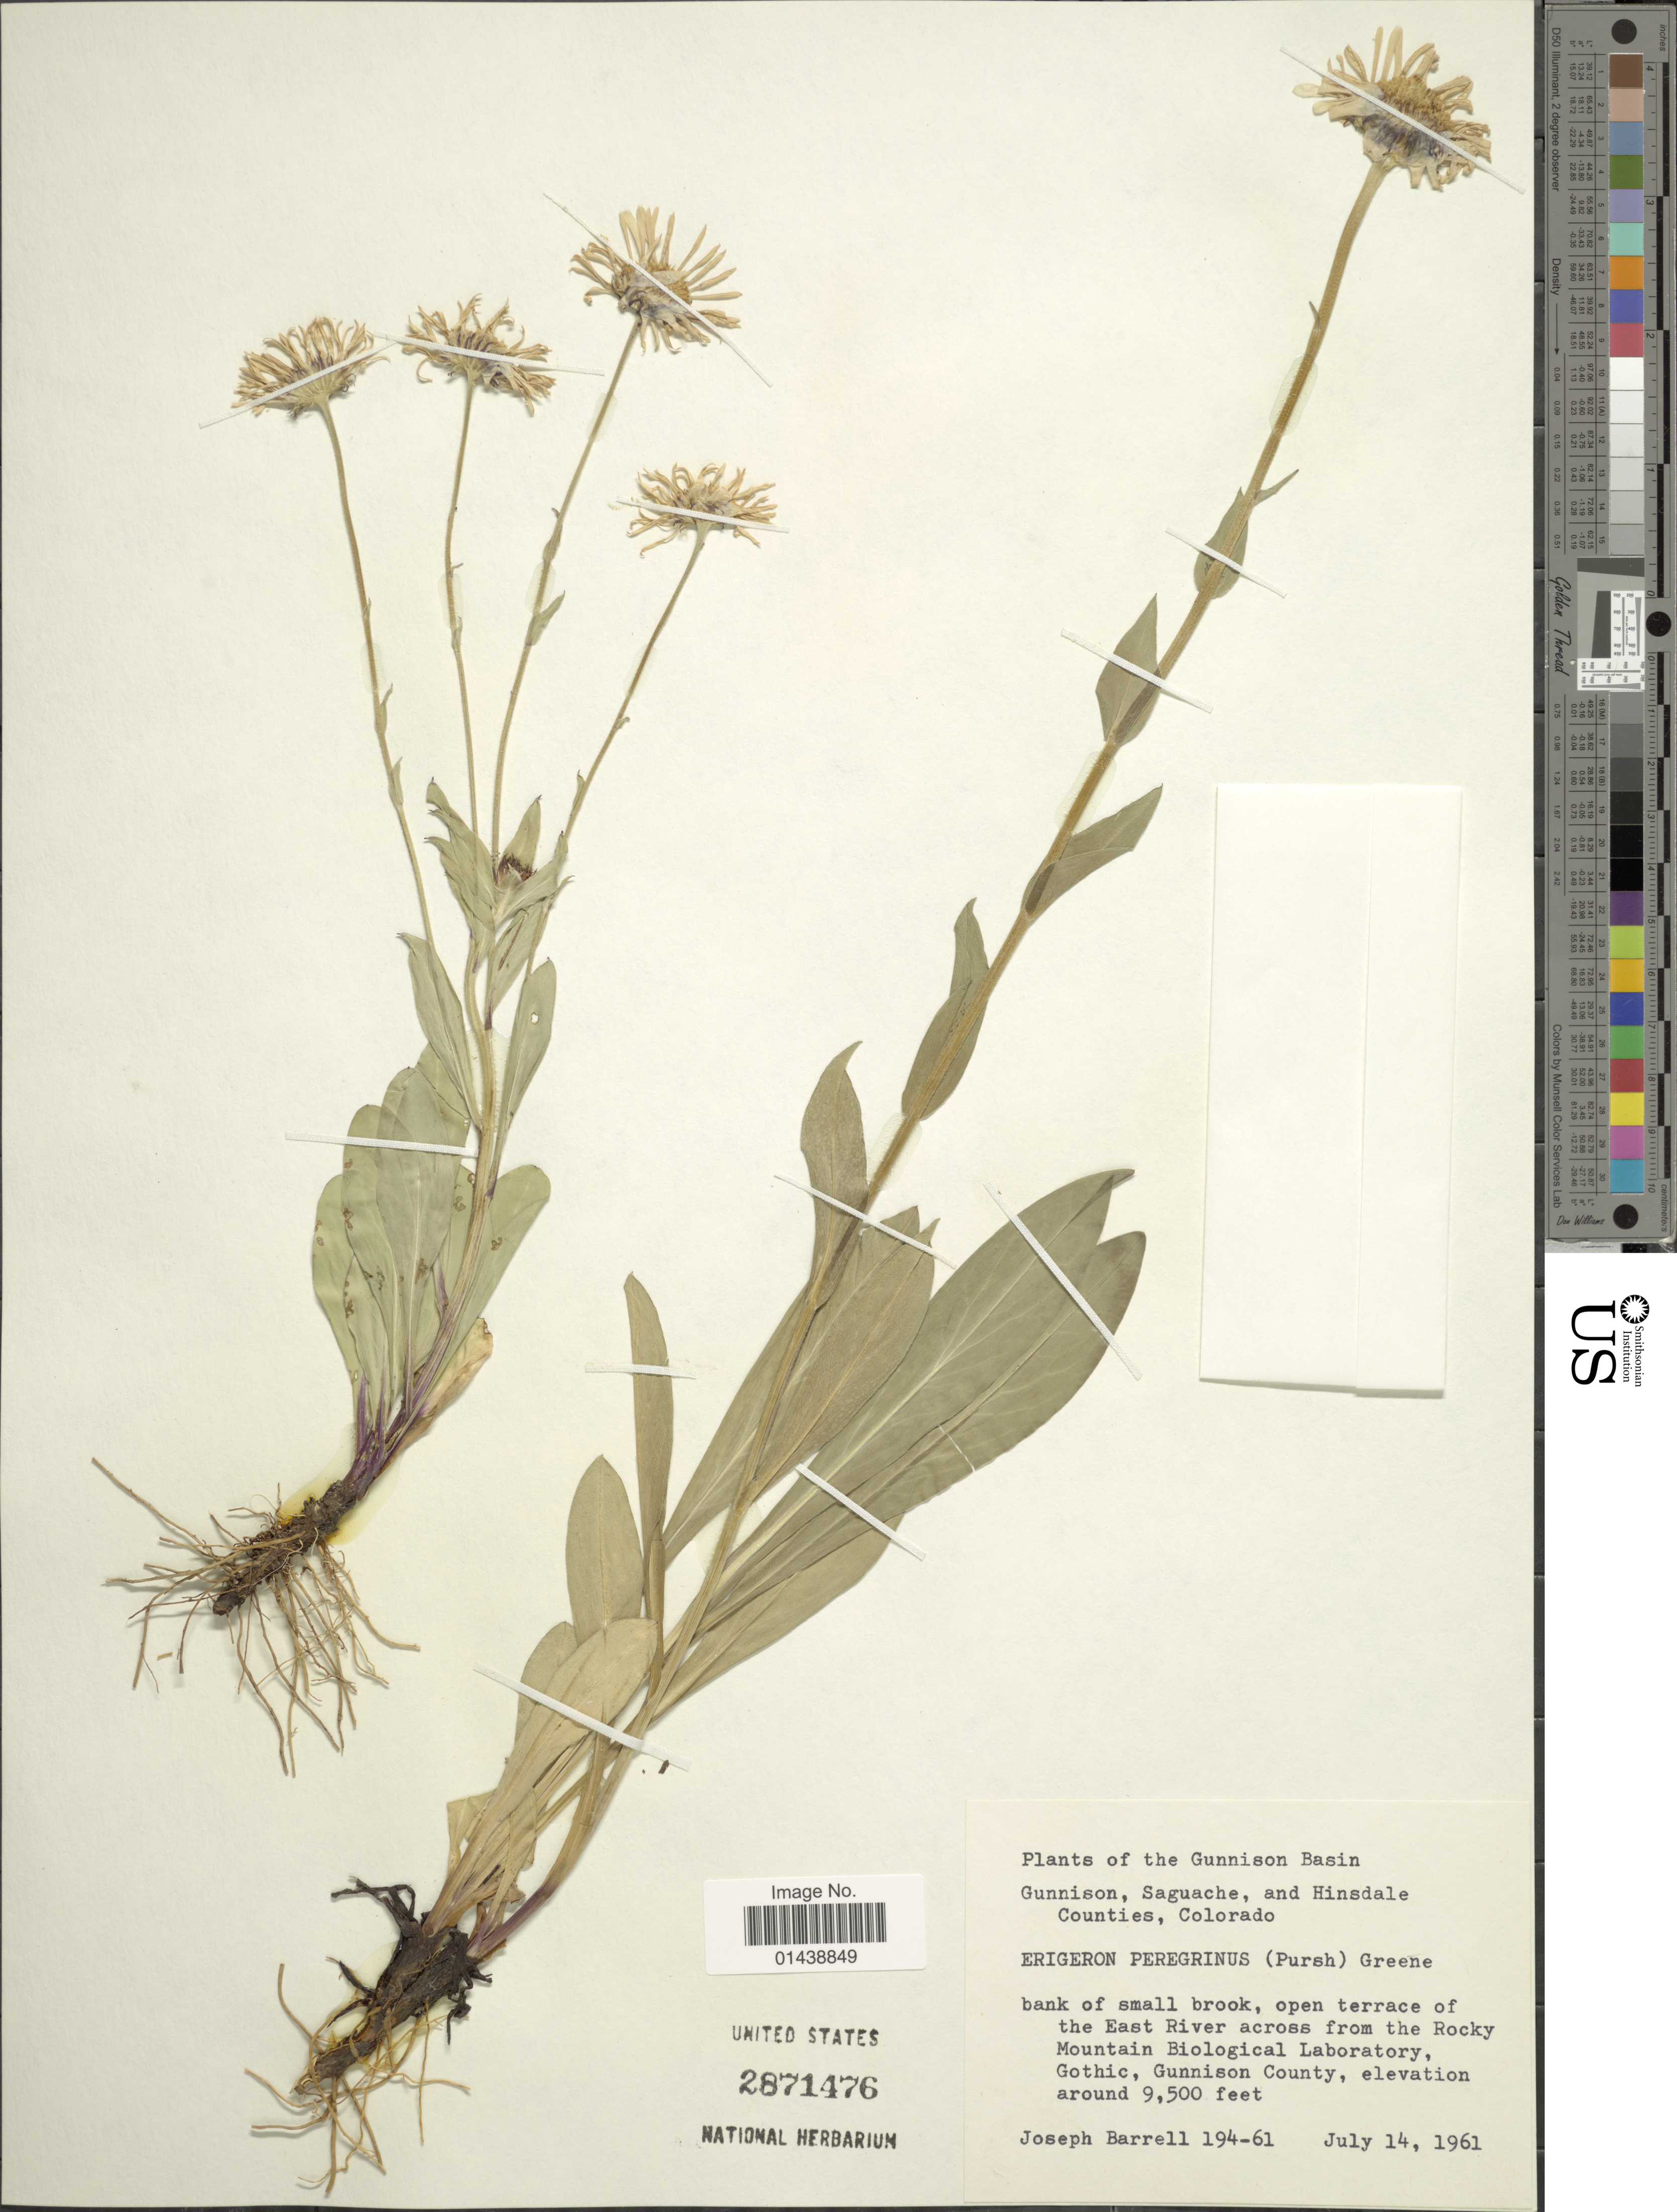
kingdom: Plantae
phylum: Tracheophyta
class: Magnoliopsida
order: Asterales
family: Asteraceae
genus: Erigeron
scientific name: Erigeron peregrinus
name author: (Banks ex Pursh) Greene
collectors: J. Barrell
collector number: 194-61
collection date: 1961-07-14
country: United States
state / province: Colorado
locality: Gunnison Basin. terrace of the East River across from the Rocky Mountain Biological Laboratory, Gothic, Gunnison County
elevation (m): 2896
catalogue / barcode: US 2871476